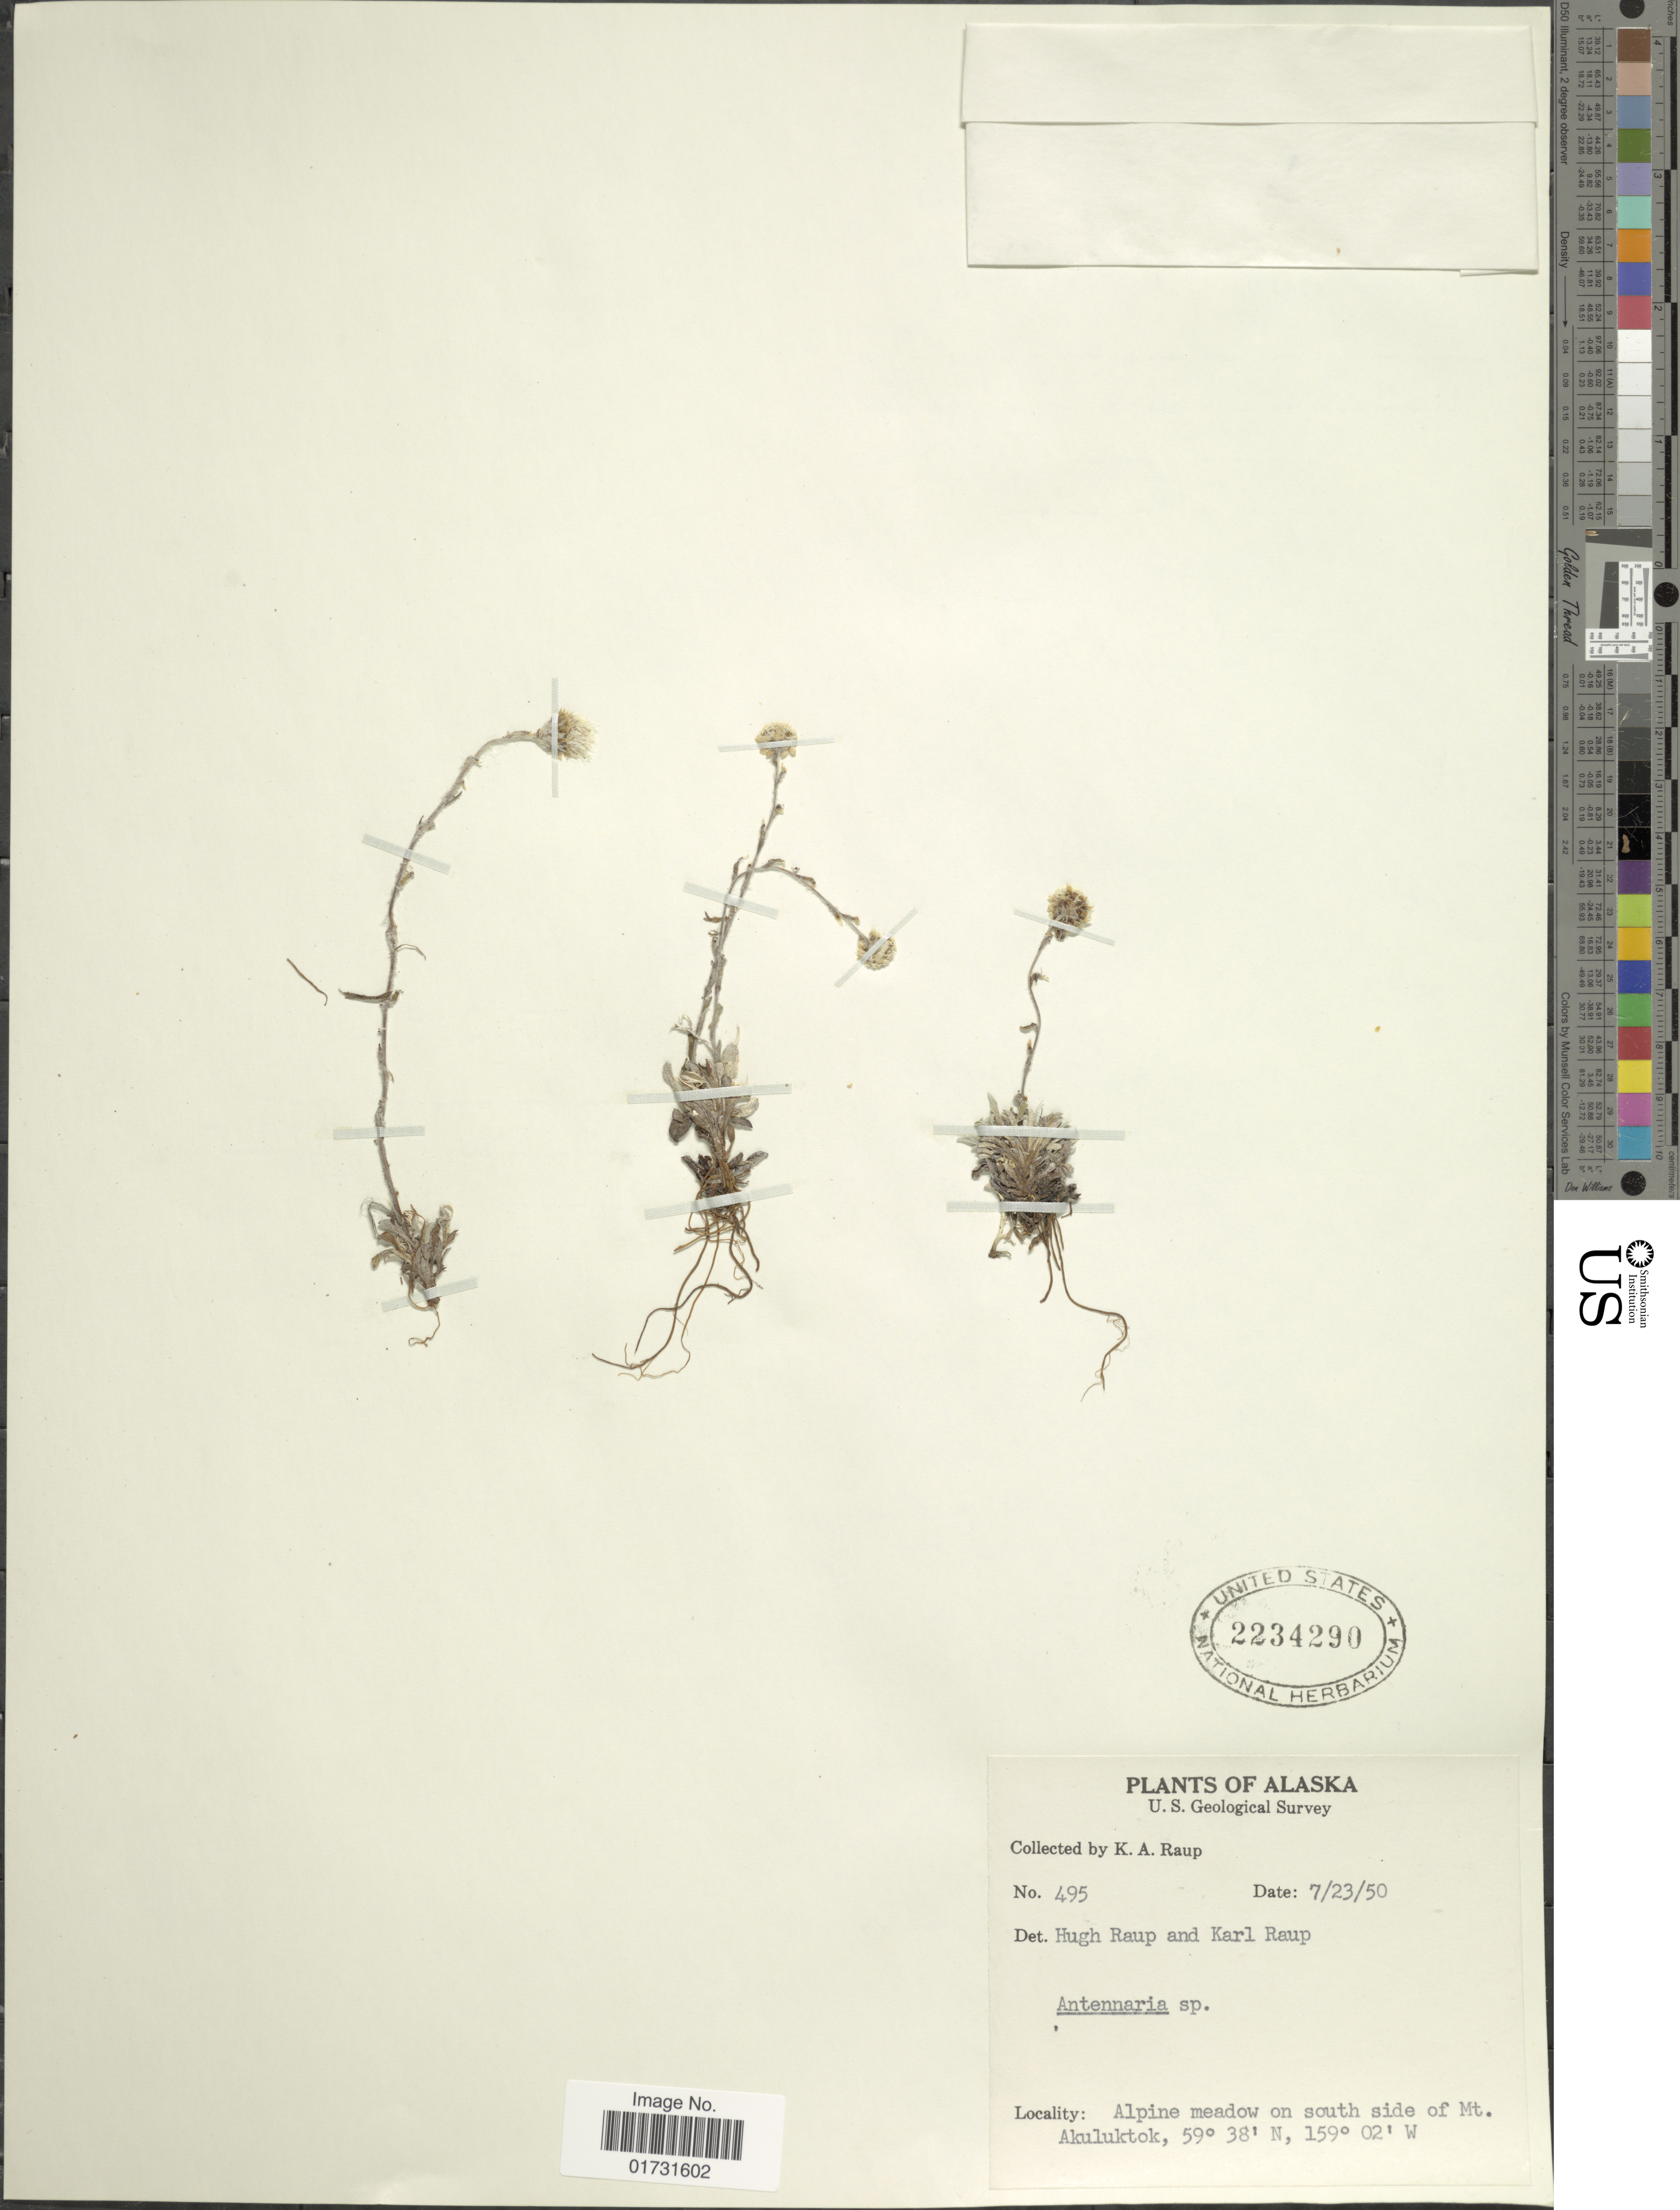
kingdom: Plantae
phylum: Tracheophyta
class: Magnoliopsida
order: Asterales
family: Asteraceae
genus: Antennaria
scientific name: Antennaria monocephala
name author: DC.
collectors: K. Raup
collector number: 495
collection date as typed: Transcribed d/m/y: 23/7/50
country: United States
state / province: Alaska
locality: Alpine meadow on south side of Mt. Akuluktok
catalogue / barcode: US 2234290